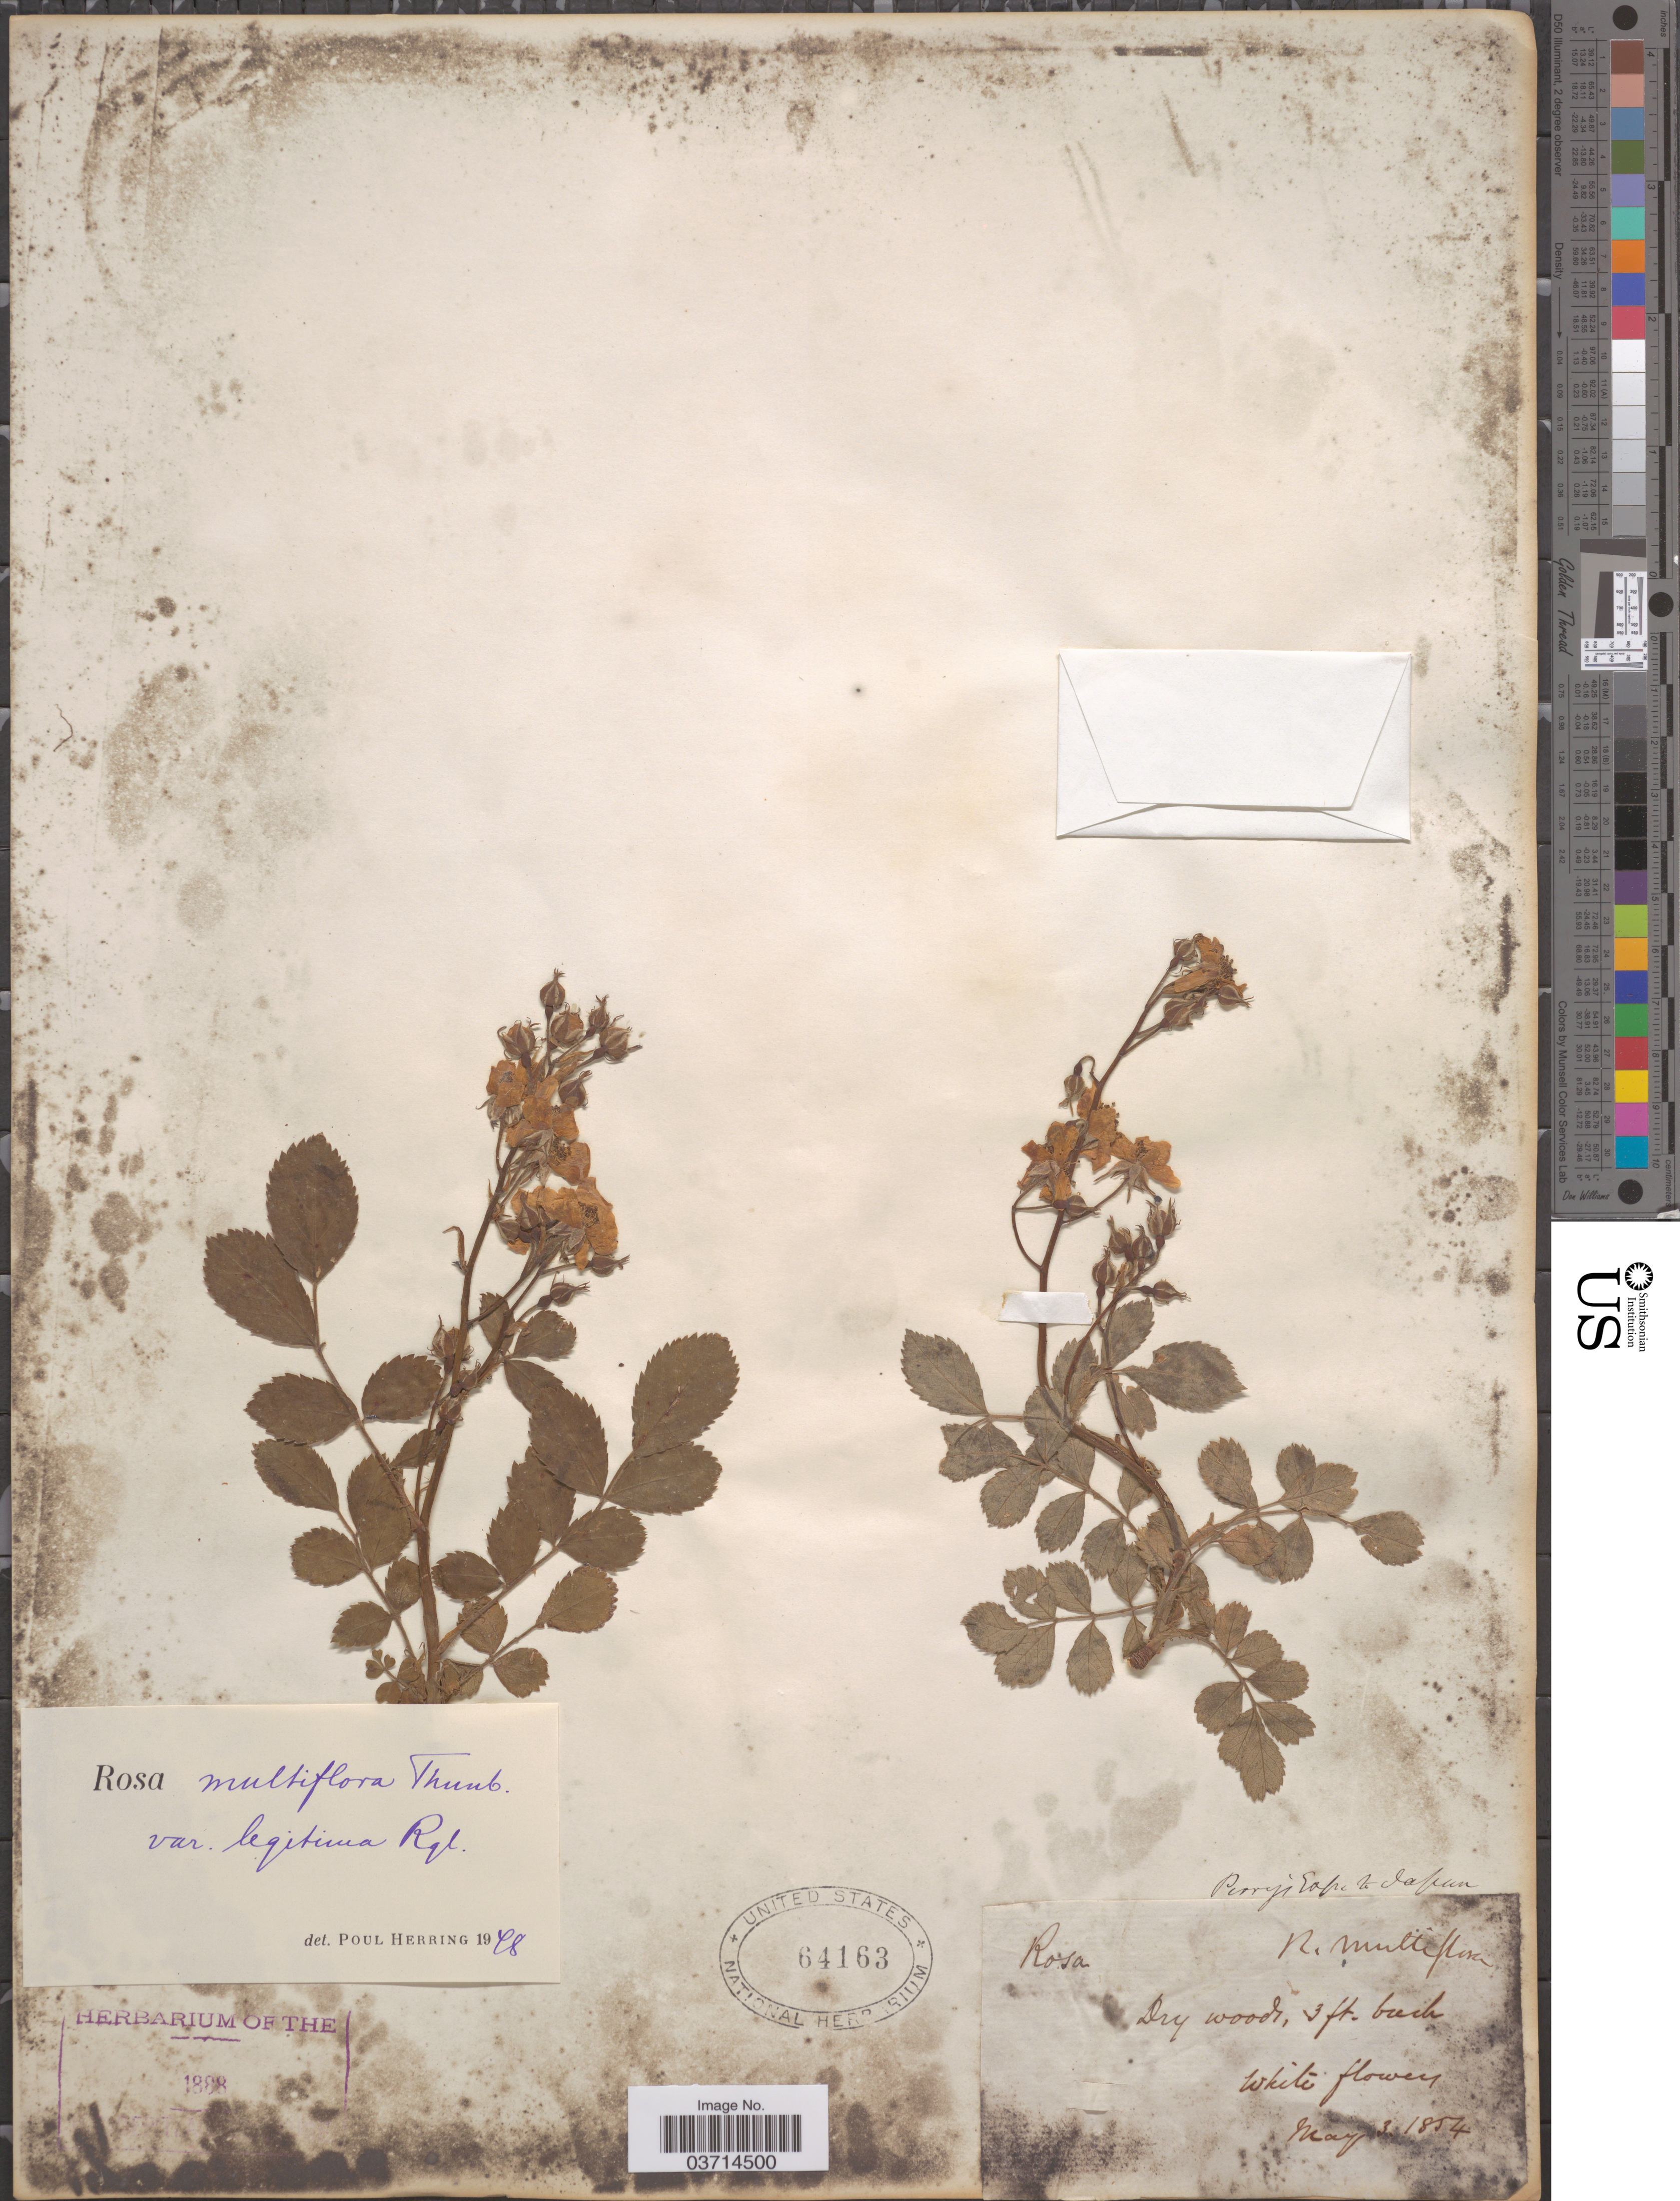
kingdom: Plantae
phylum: Tracheophyta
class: Magnoliopsida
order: Rosales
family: Rosaceae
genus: Rosa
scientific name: Rosa multiflora var. legitima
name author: Regel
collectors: Perry Exped.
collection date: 1854-05-03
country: Japan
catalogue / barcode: US 64163